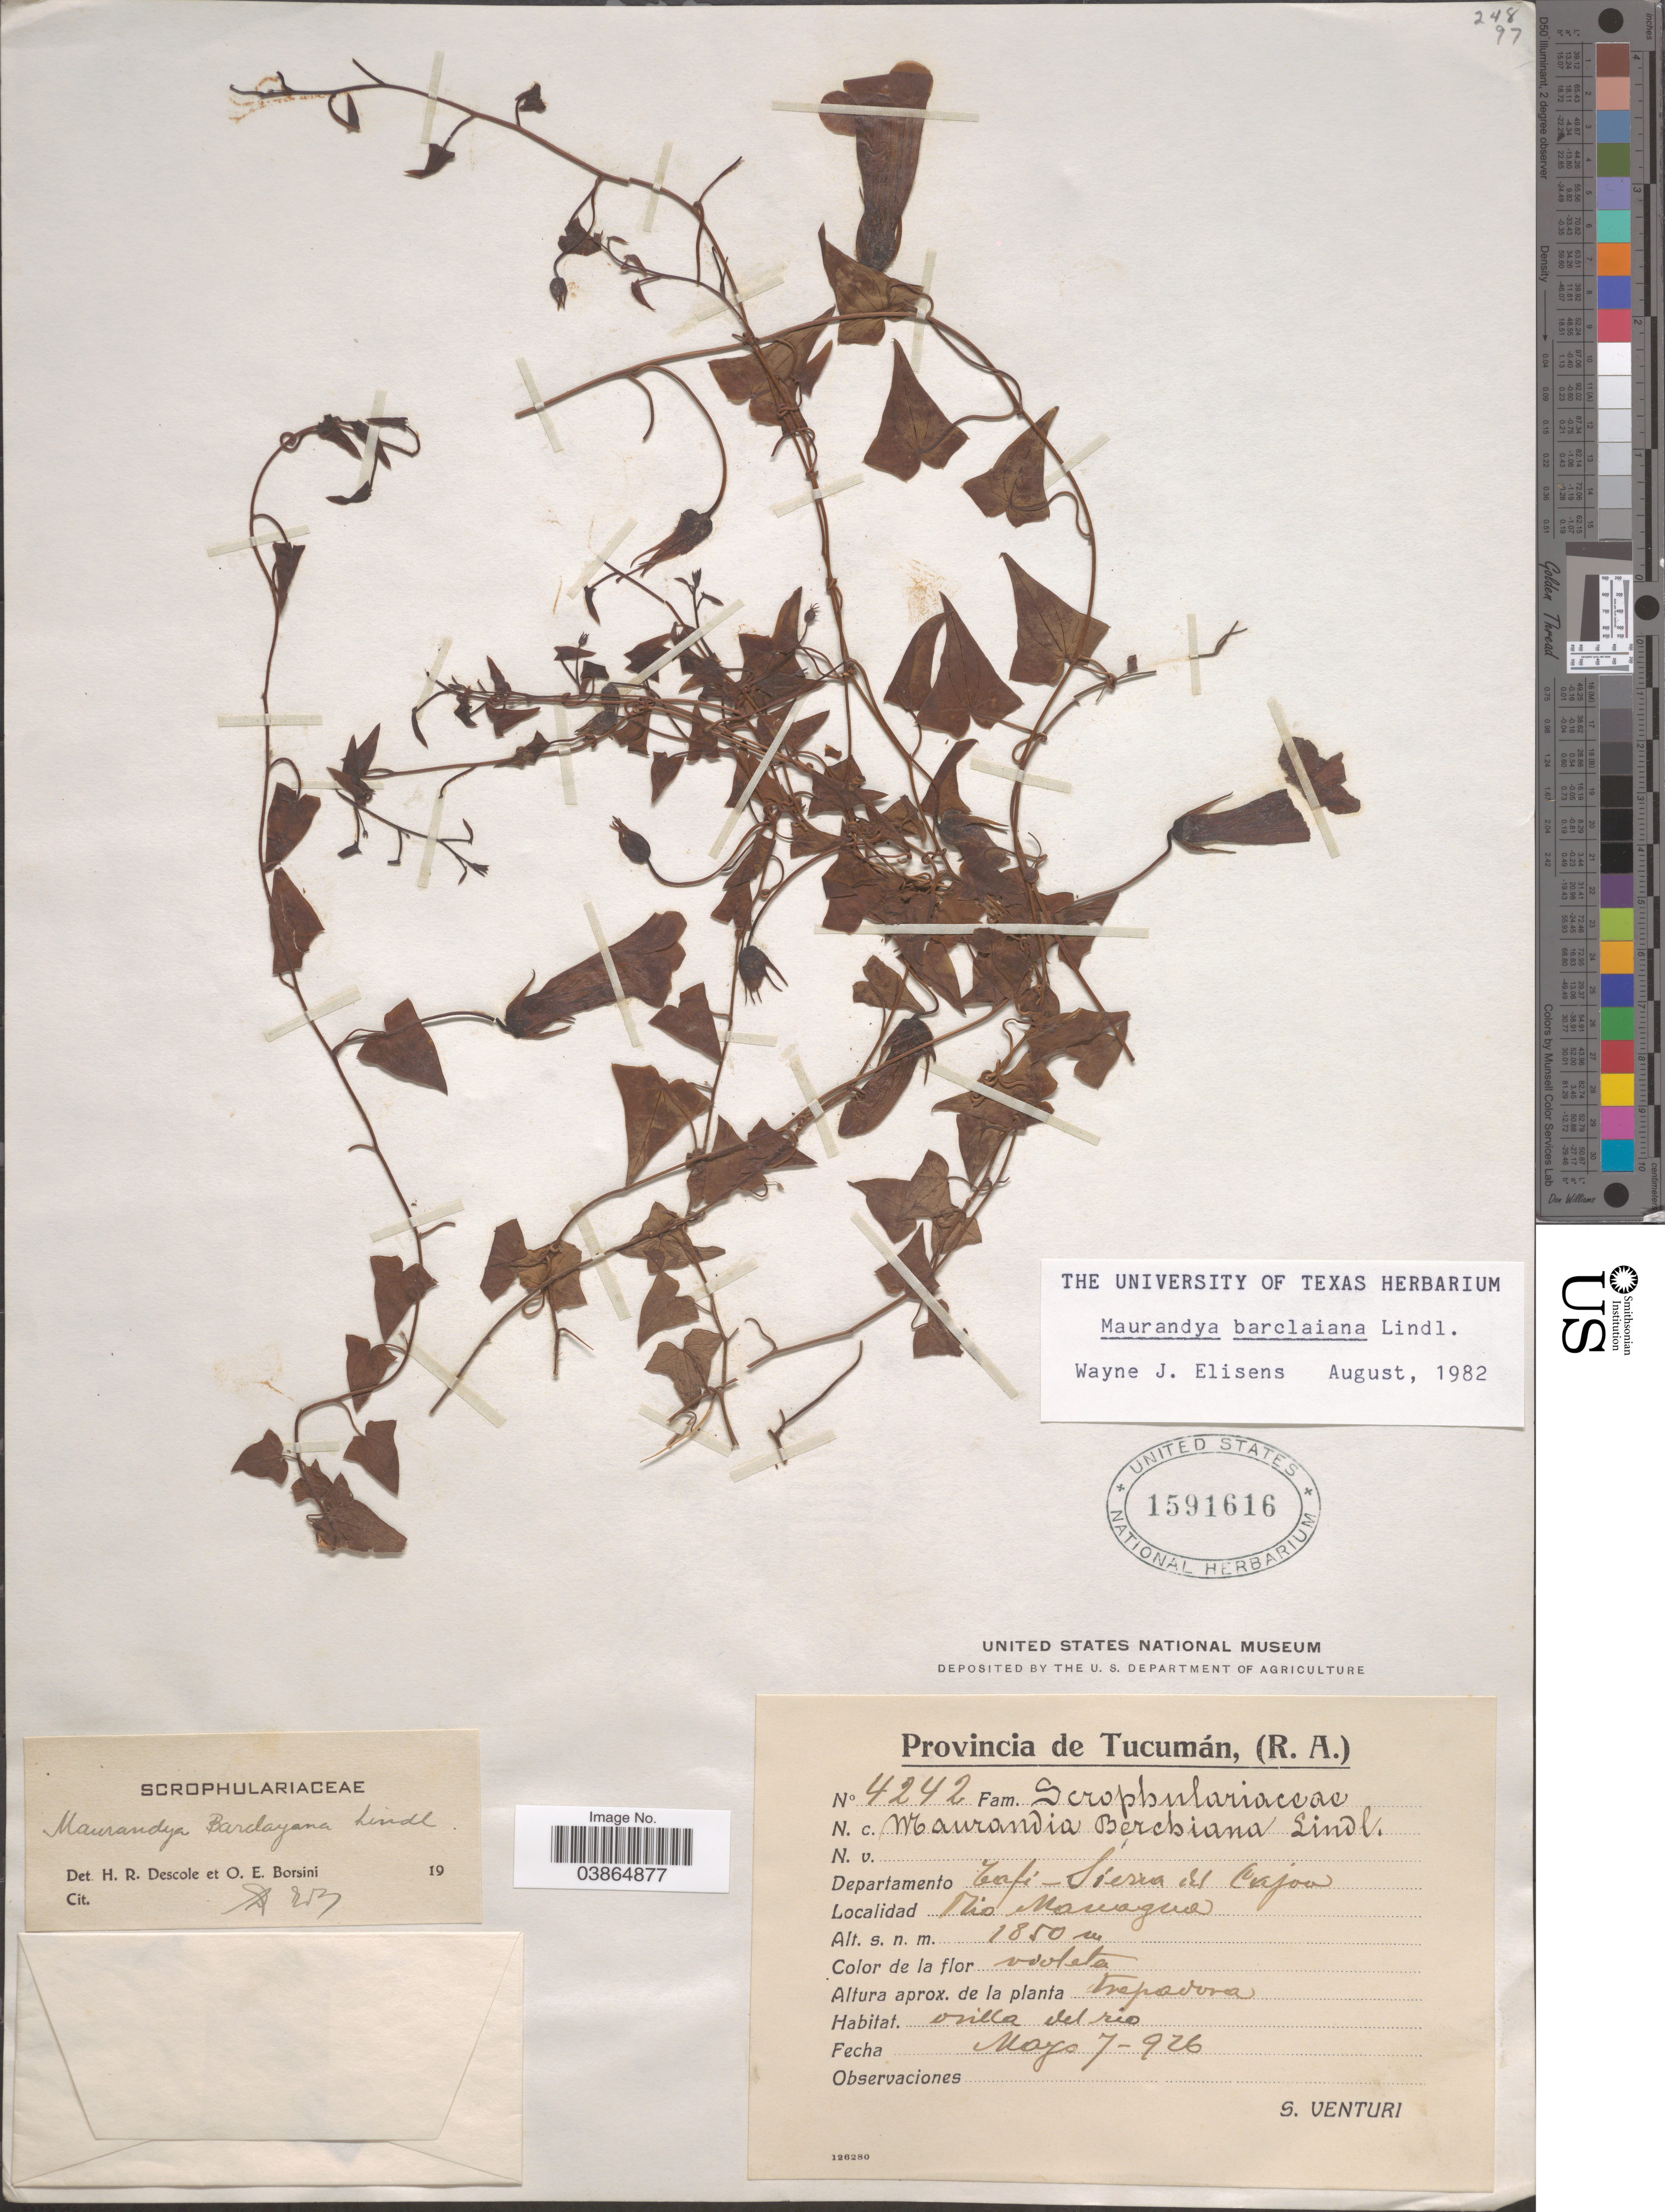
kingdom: Plantae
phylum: Tracheophyta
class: Magnoliopsida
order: Lamiales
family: Plantaginaceae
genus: Maurandya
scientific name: Maurandya barclayana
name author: Lindl.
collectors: S. Venturi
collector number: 4242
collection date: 1926-05-07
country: Argentina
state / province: Tucuman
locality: Departamento Tafí. Sierra del Cajon. Rio Managua.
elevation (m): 1850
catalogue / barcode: US 1591616